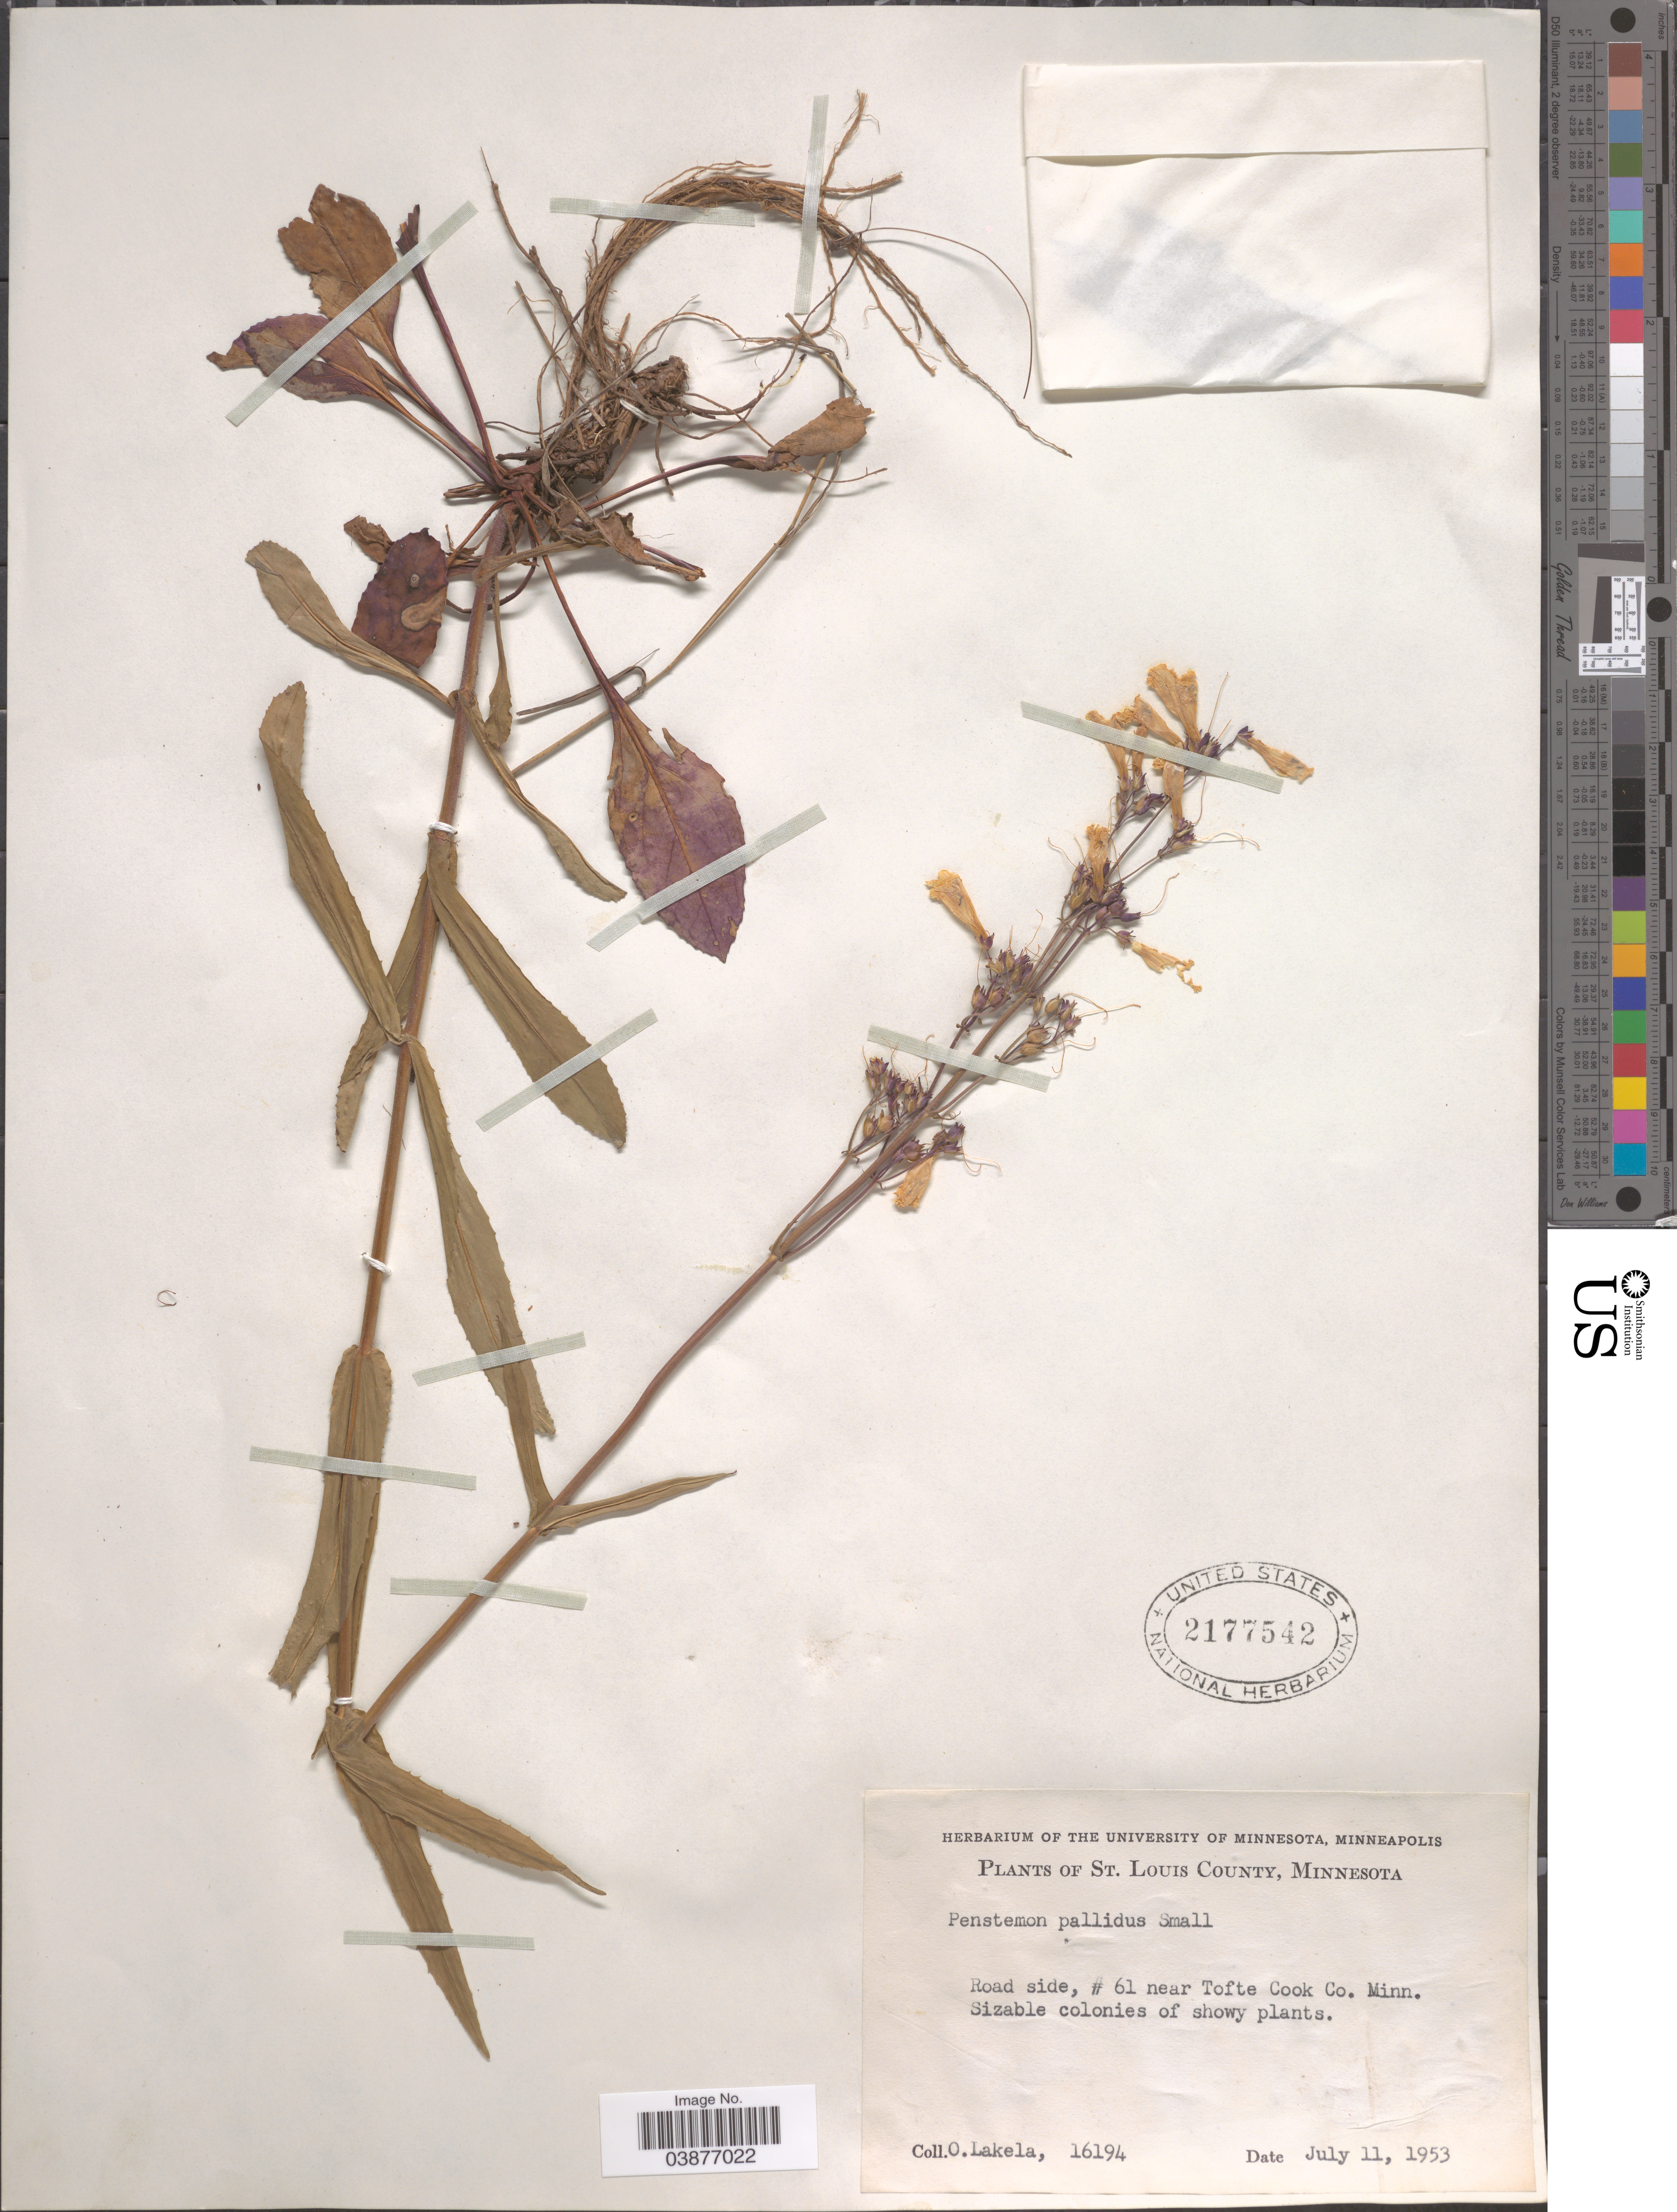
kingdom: Plantae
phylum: Tracheophyta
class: Magnoliopsida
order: Lamiales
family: Plantaginaceae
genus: Penstemon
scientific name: Penstemon pallidus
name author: Small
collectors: O. Lakela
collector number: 16194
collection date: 1953-07-11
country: United States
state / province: Minnesota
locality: St. Louis County. Road side, #61 near Tofte Cook Co.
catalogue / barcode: US 2177542